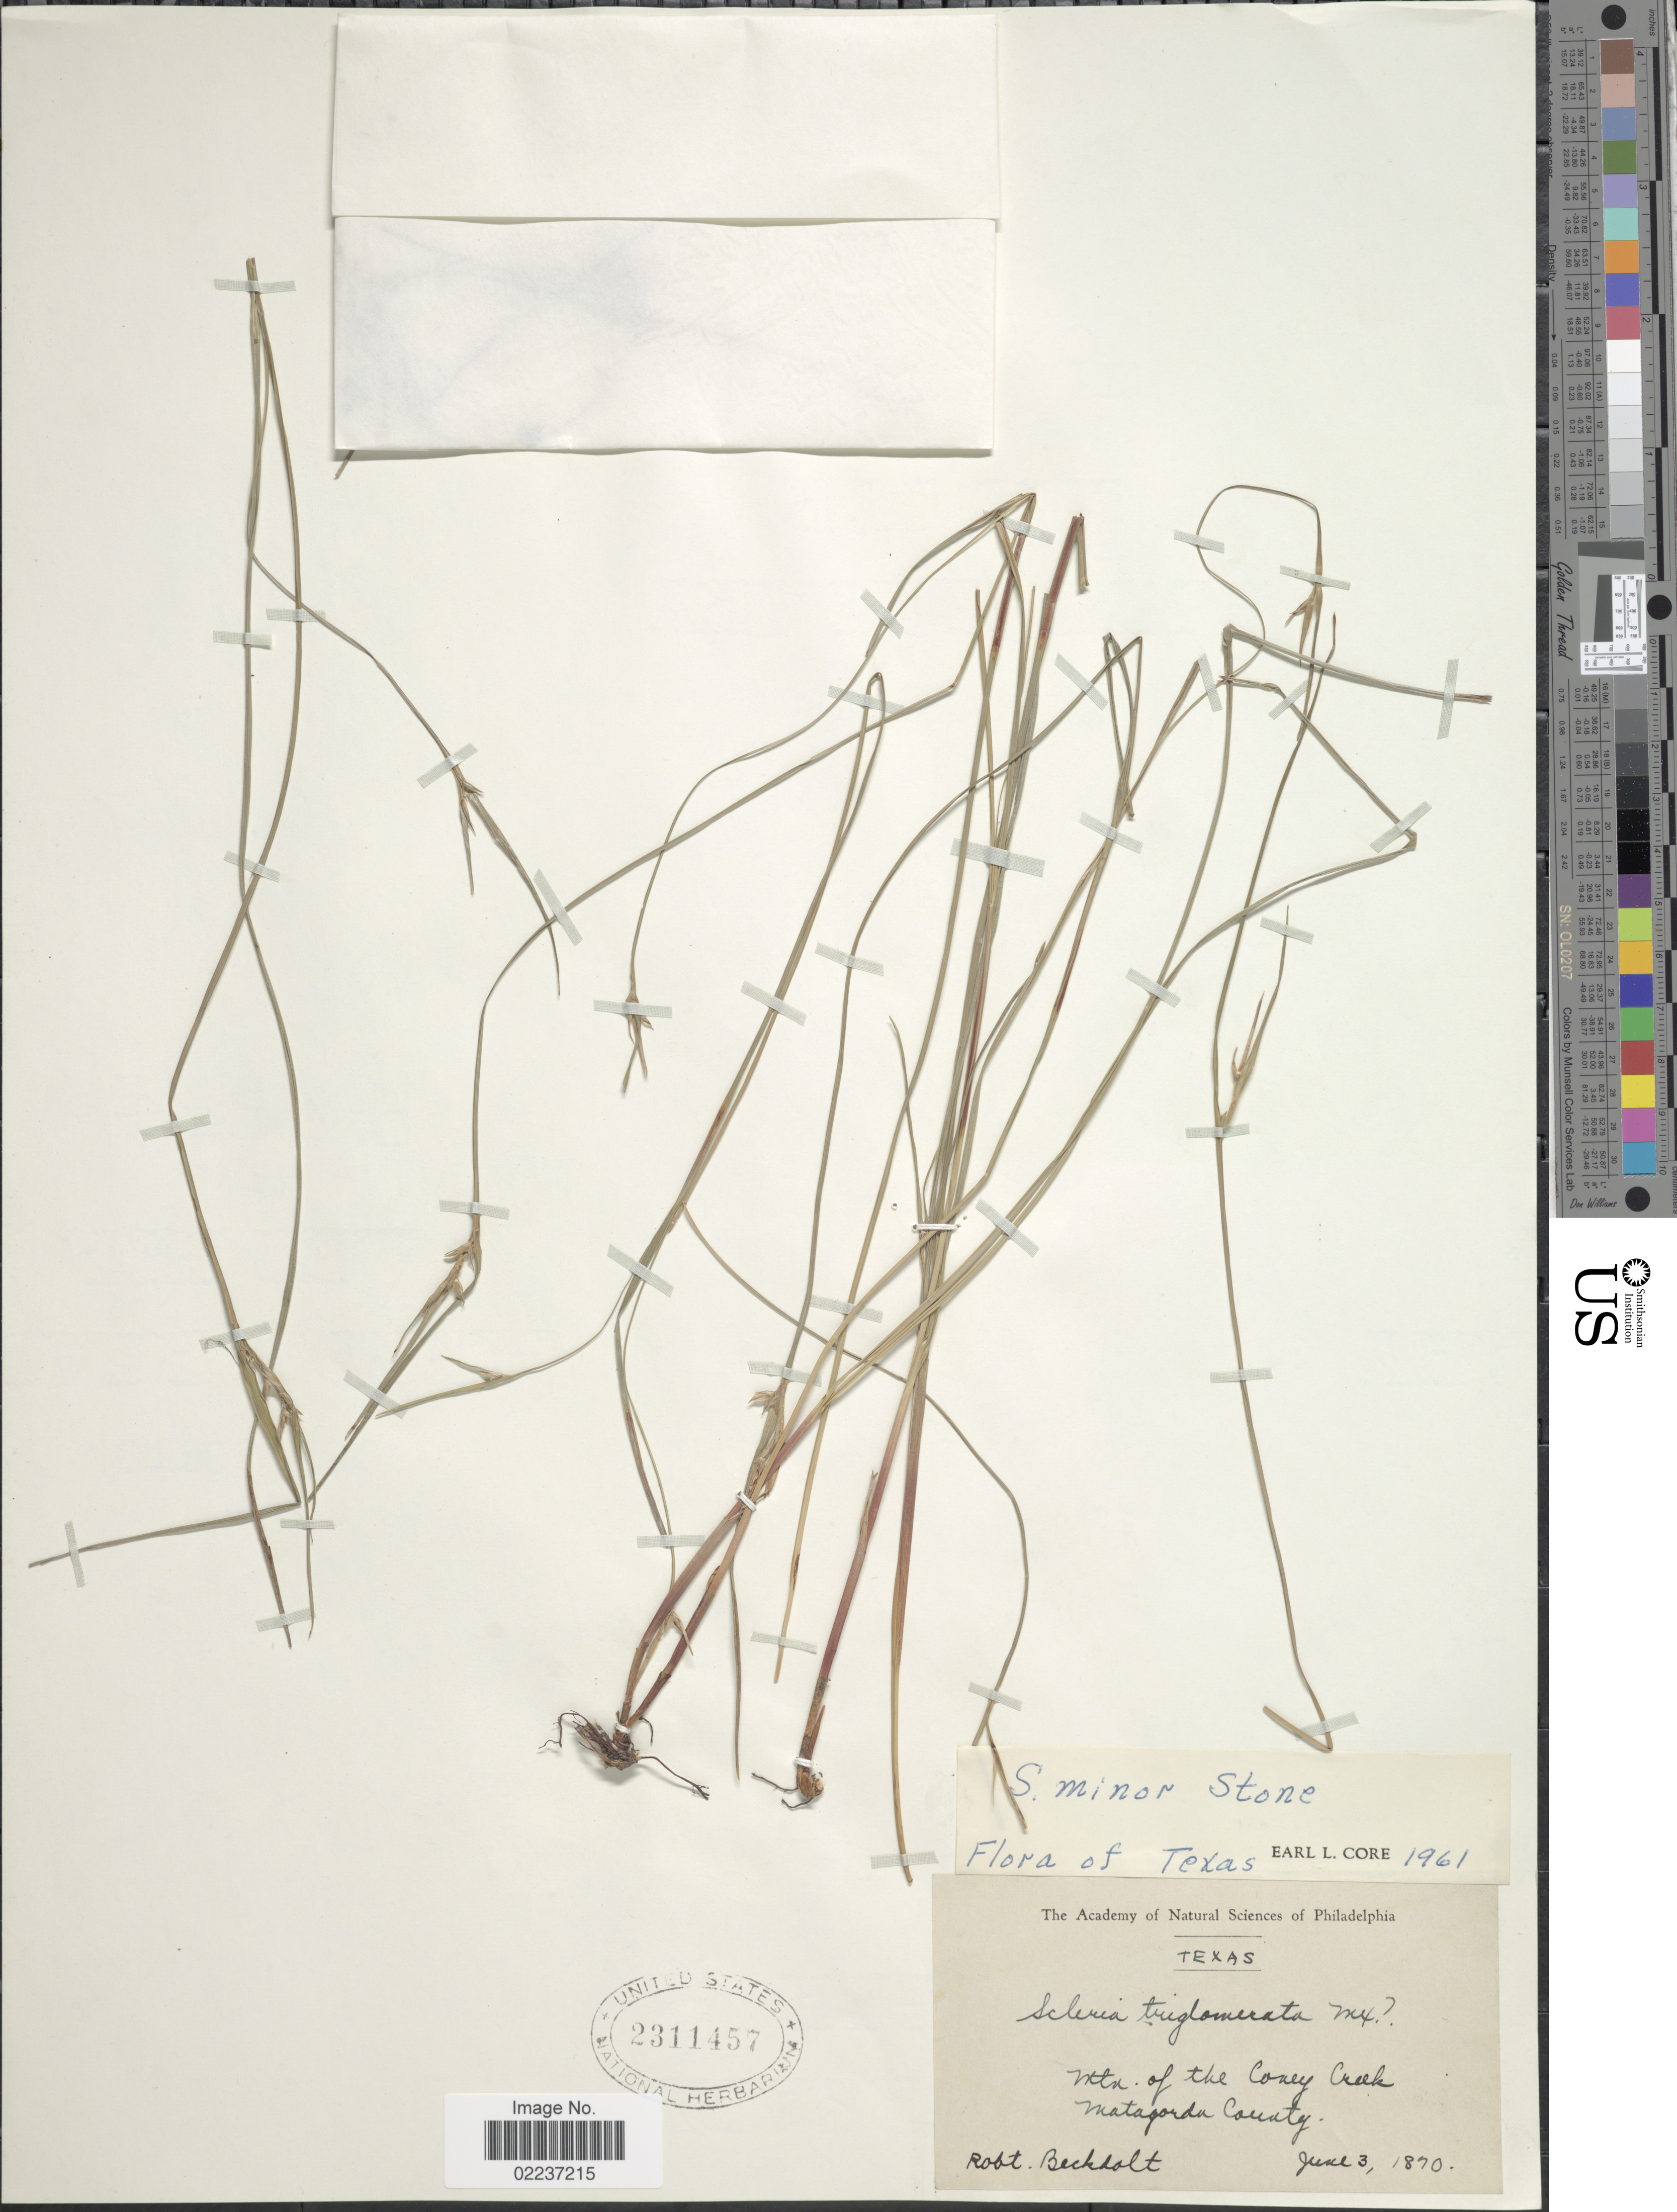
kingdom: Plantae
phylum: Tracheophyta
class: Liliopsida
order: Poales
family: Cyperaceae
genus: Scleria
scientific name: Scleria minor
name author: (Britton) W. Stone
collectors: R. Beckdolt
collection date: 1870-06-03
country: United States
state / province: Texas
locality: Mtn. of the Coney Creek, Matagorda County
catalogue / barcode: US 2311457